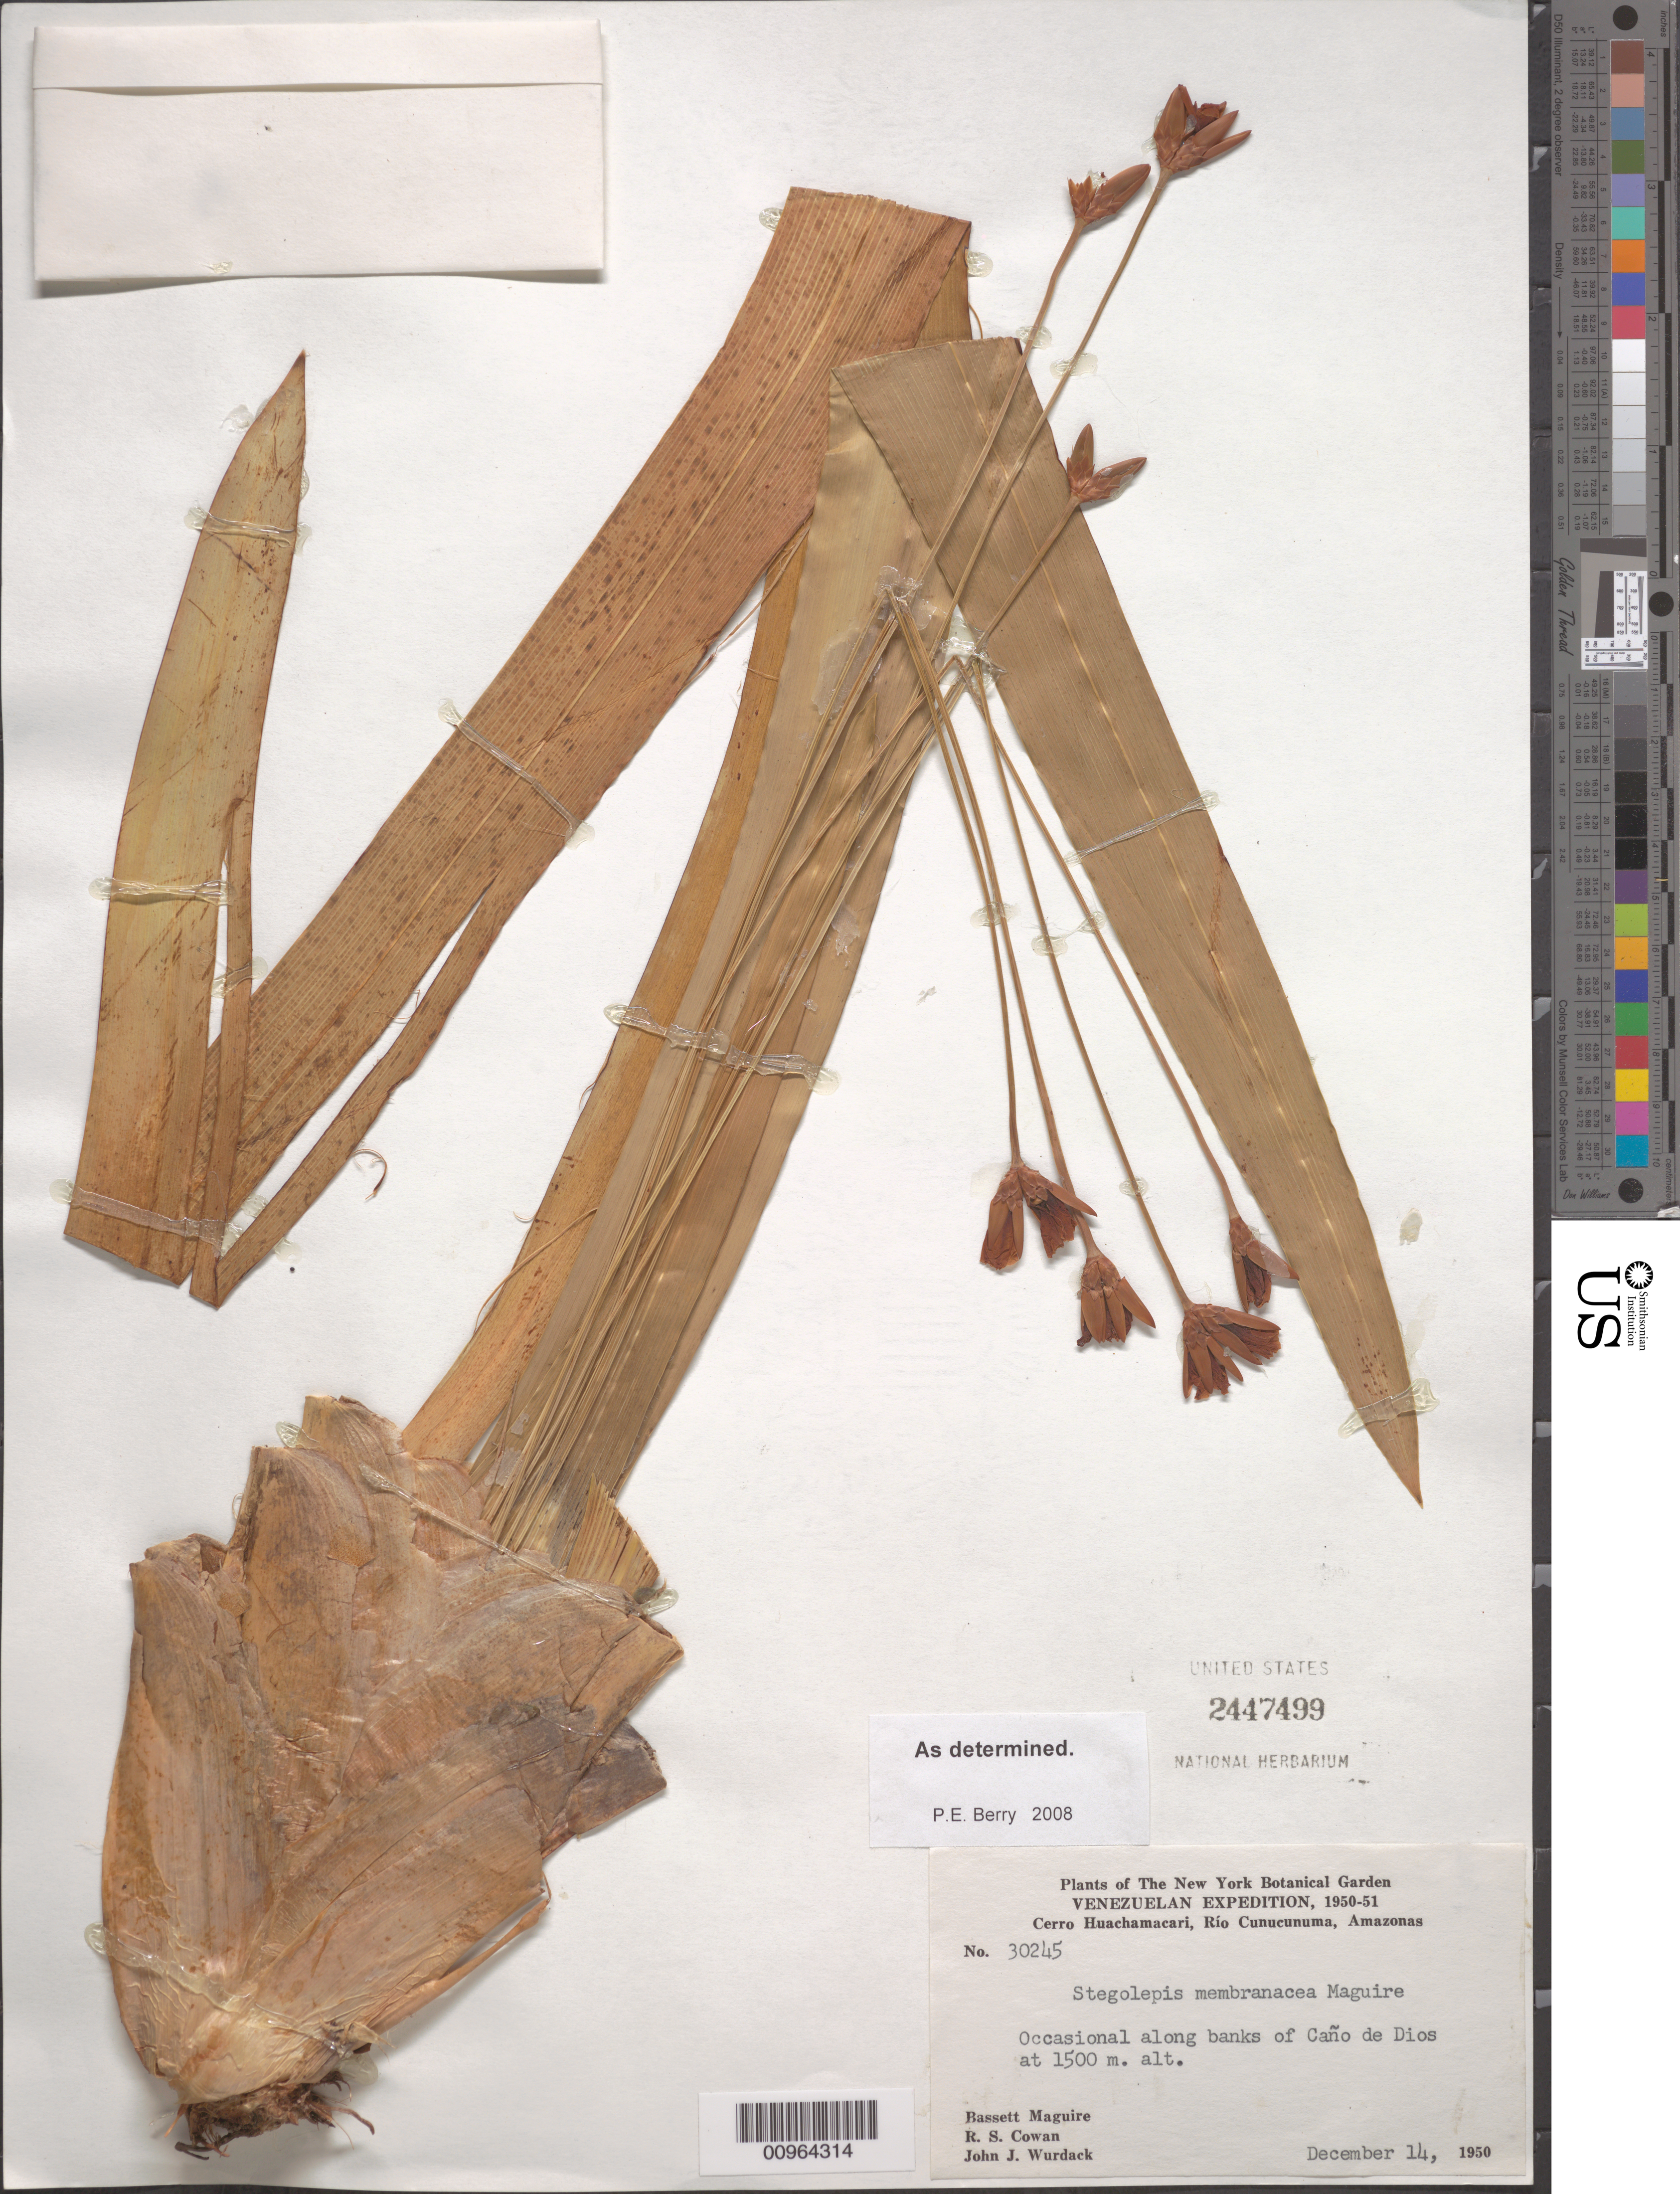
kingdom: Plantae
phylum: Tracheophyta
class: Liliopsida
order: Poales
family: Rapateaceae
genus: Stegolepis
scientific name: Stegolepis membranacea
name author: Maguire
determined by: Berry, P. E., (WIS), University of Wisconsin - Madison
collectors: B. Maguire, R. S. Cowan & J. J. Wurdack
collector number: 30245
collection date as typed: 14-Dec-50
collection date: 1950-12-14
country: Venezuela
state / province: Amazonas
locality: Cerro Huachamacari, Río Cunucunuma, Caño de Dios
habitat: Along banks of cano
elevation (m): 1500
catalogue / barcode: US 2447499